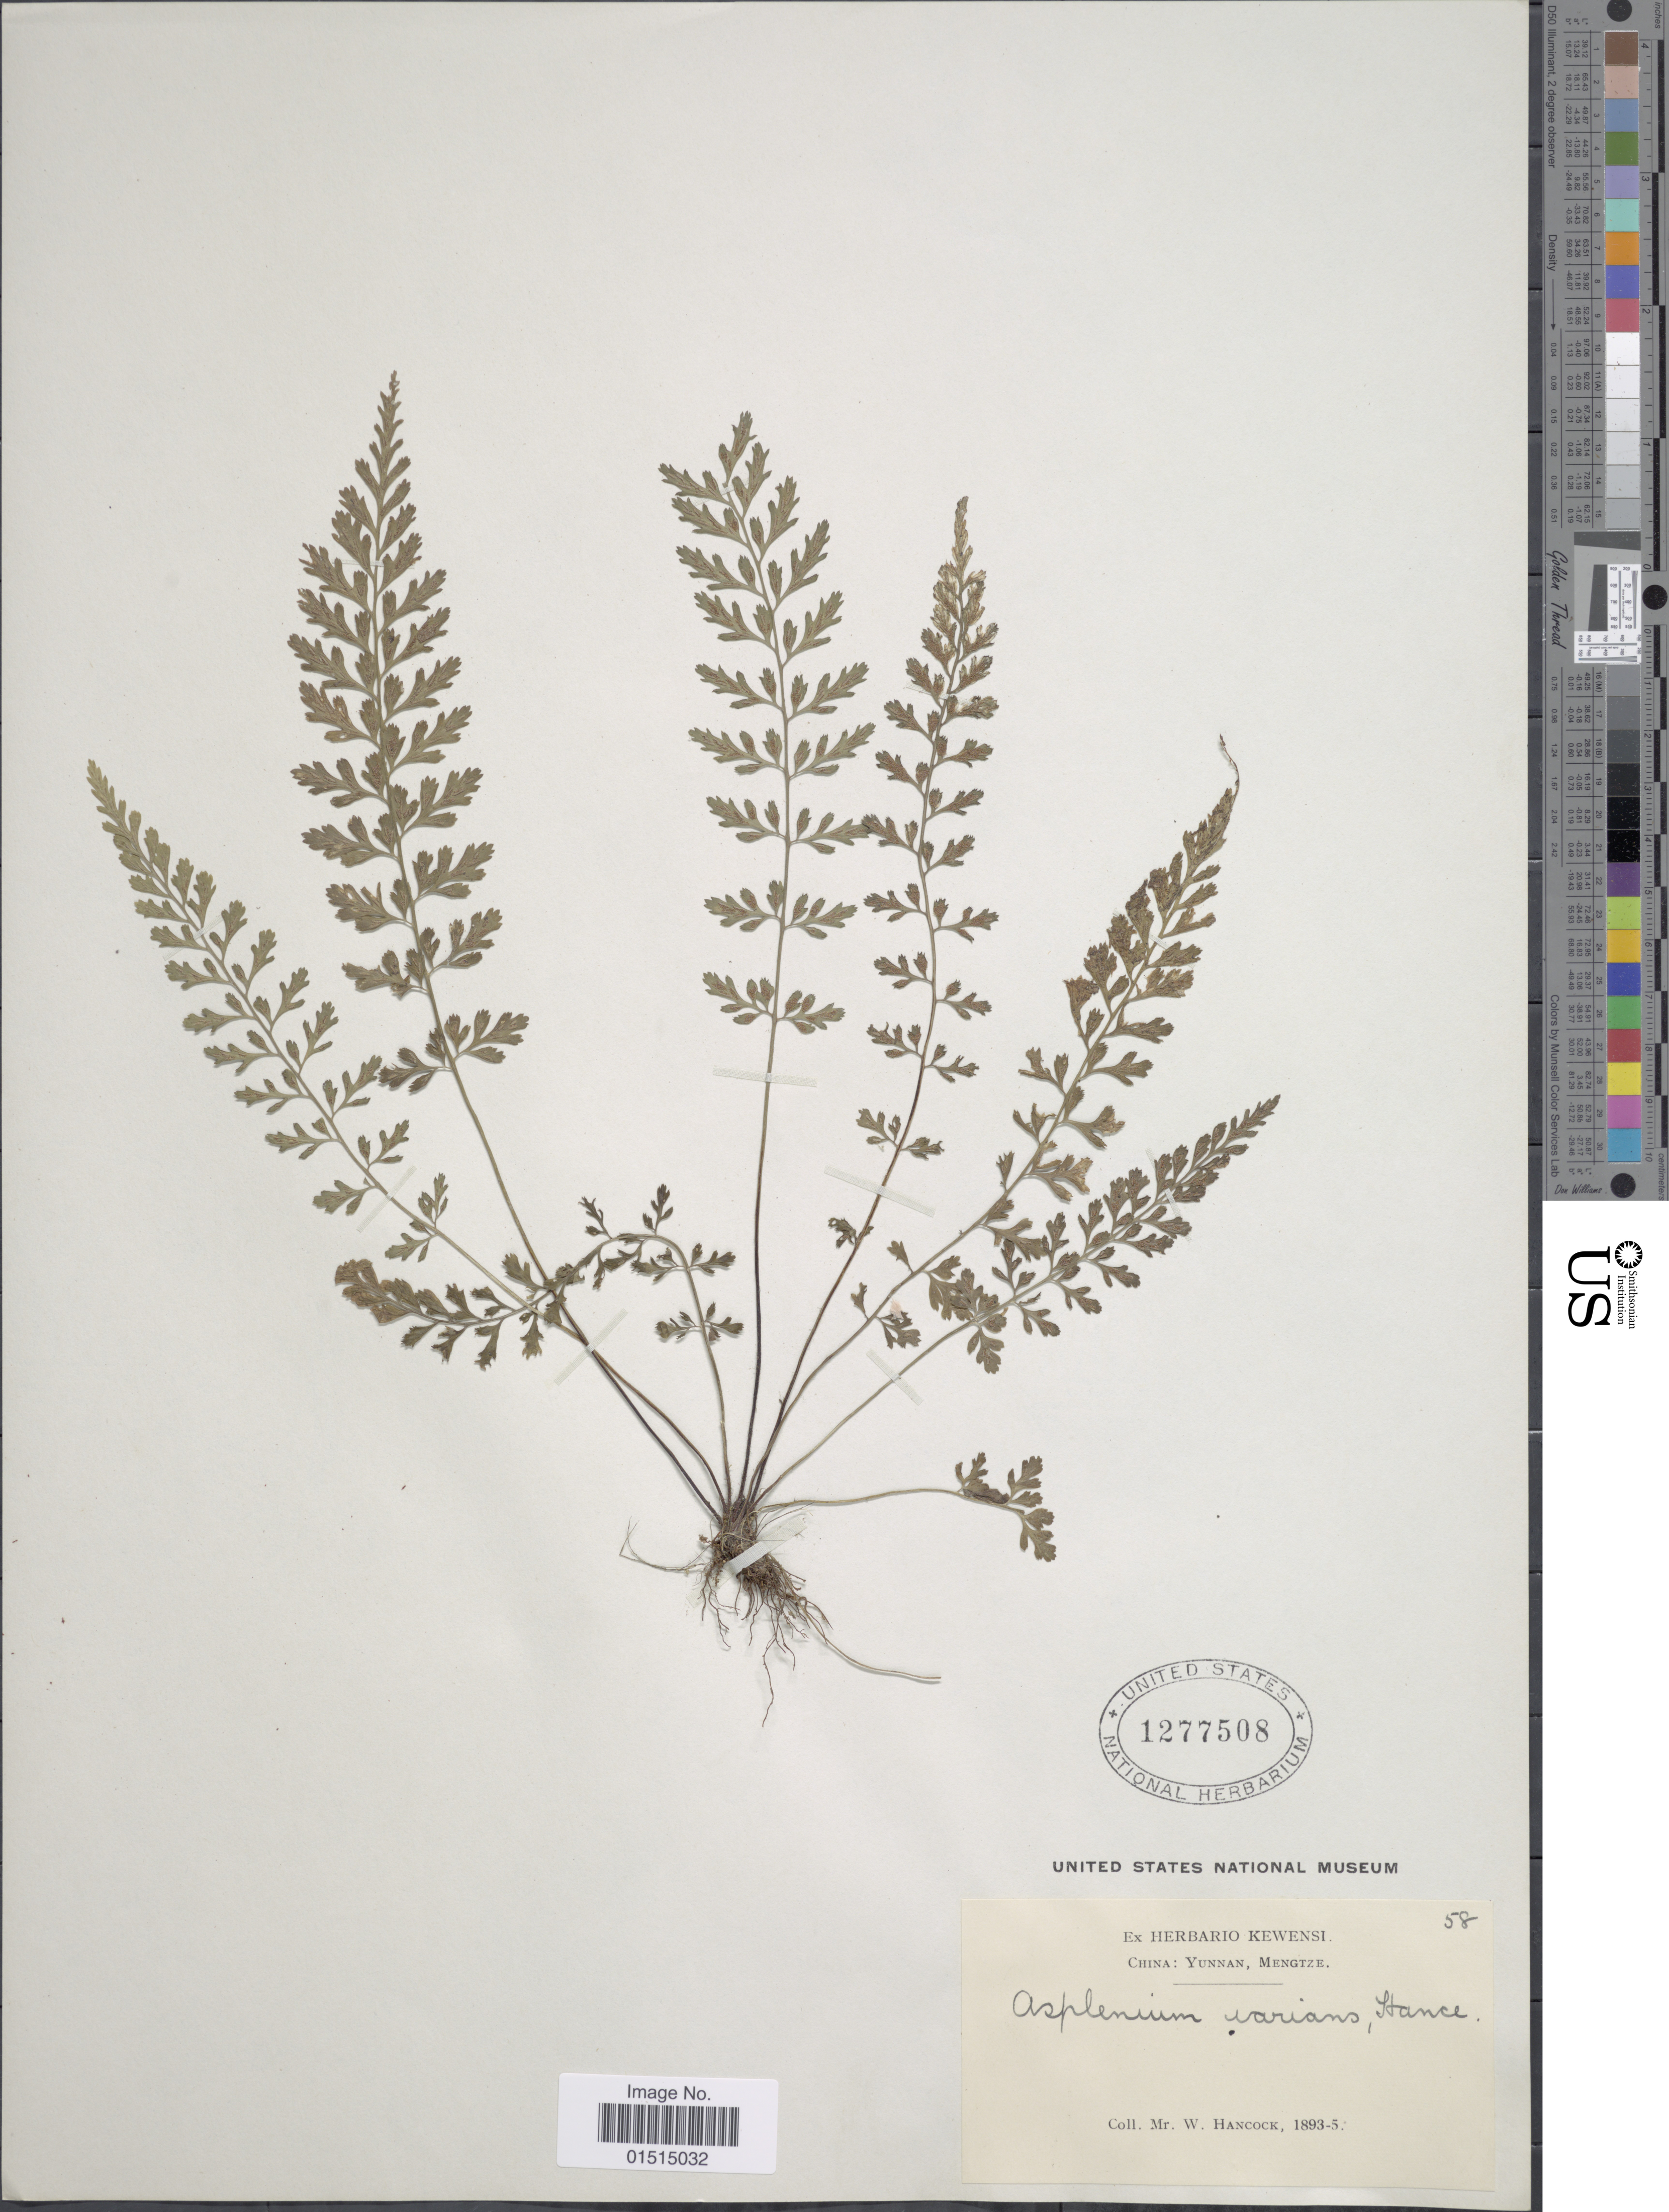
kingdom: Plantae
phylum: Tracheophyta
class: Polypodiopsida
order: Polypodiales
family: Aspleniaceae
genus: Asplenium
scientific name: Asplenium laciniatum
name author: D. Don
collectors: W. Hancock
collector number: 58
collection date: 1893/1895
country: China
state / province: Yunnan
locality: Mengtze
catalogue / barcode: US 1277508